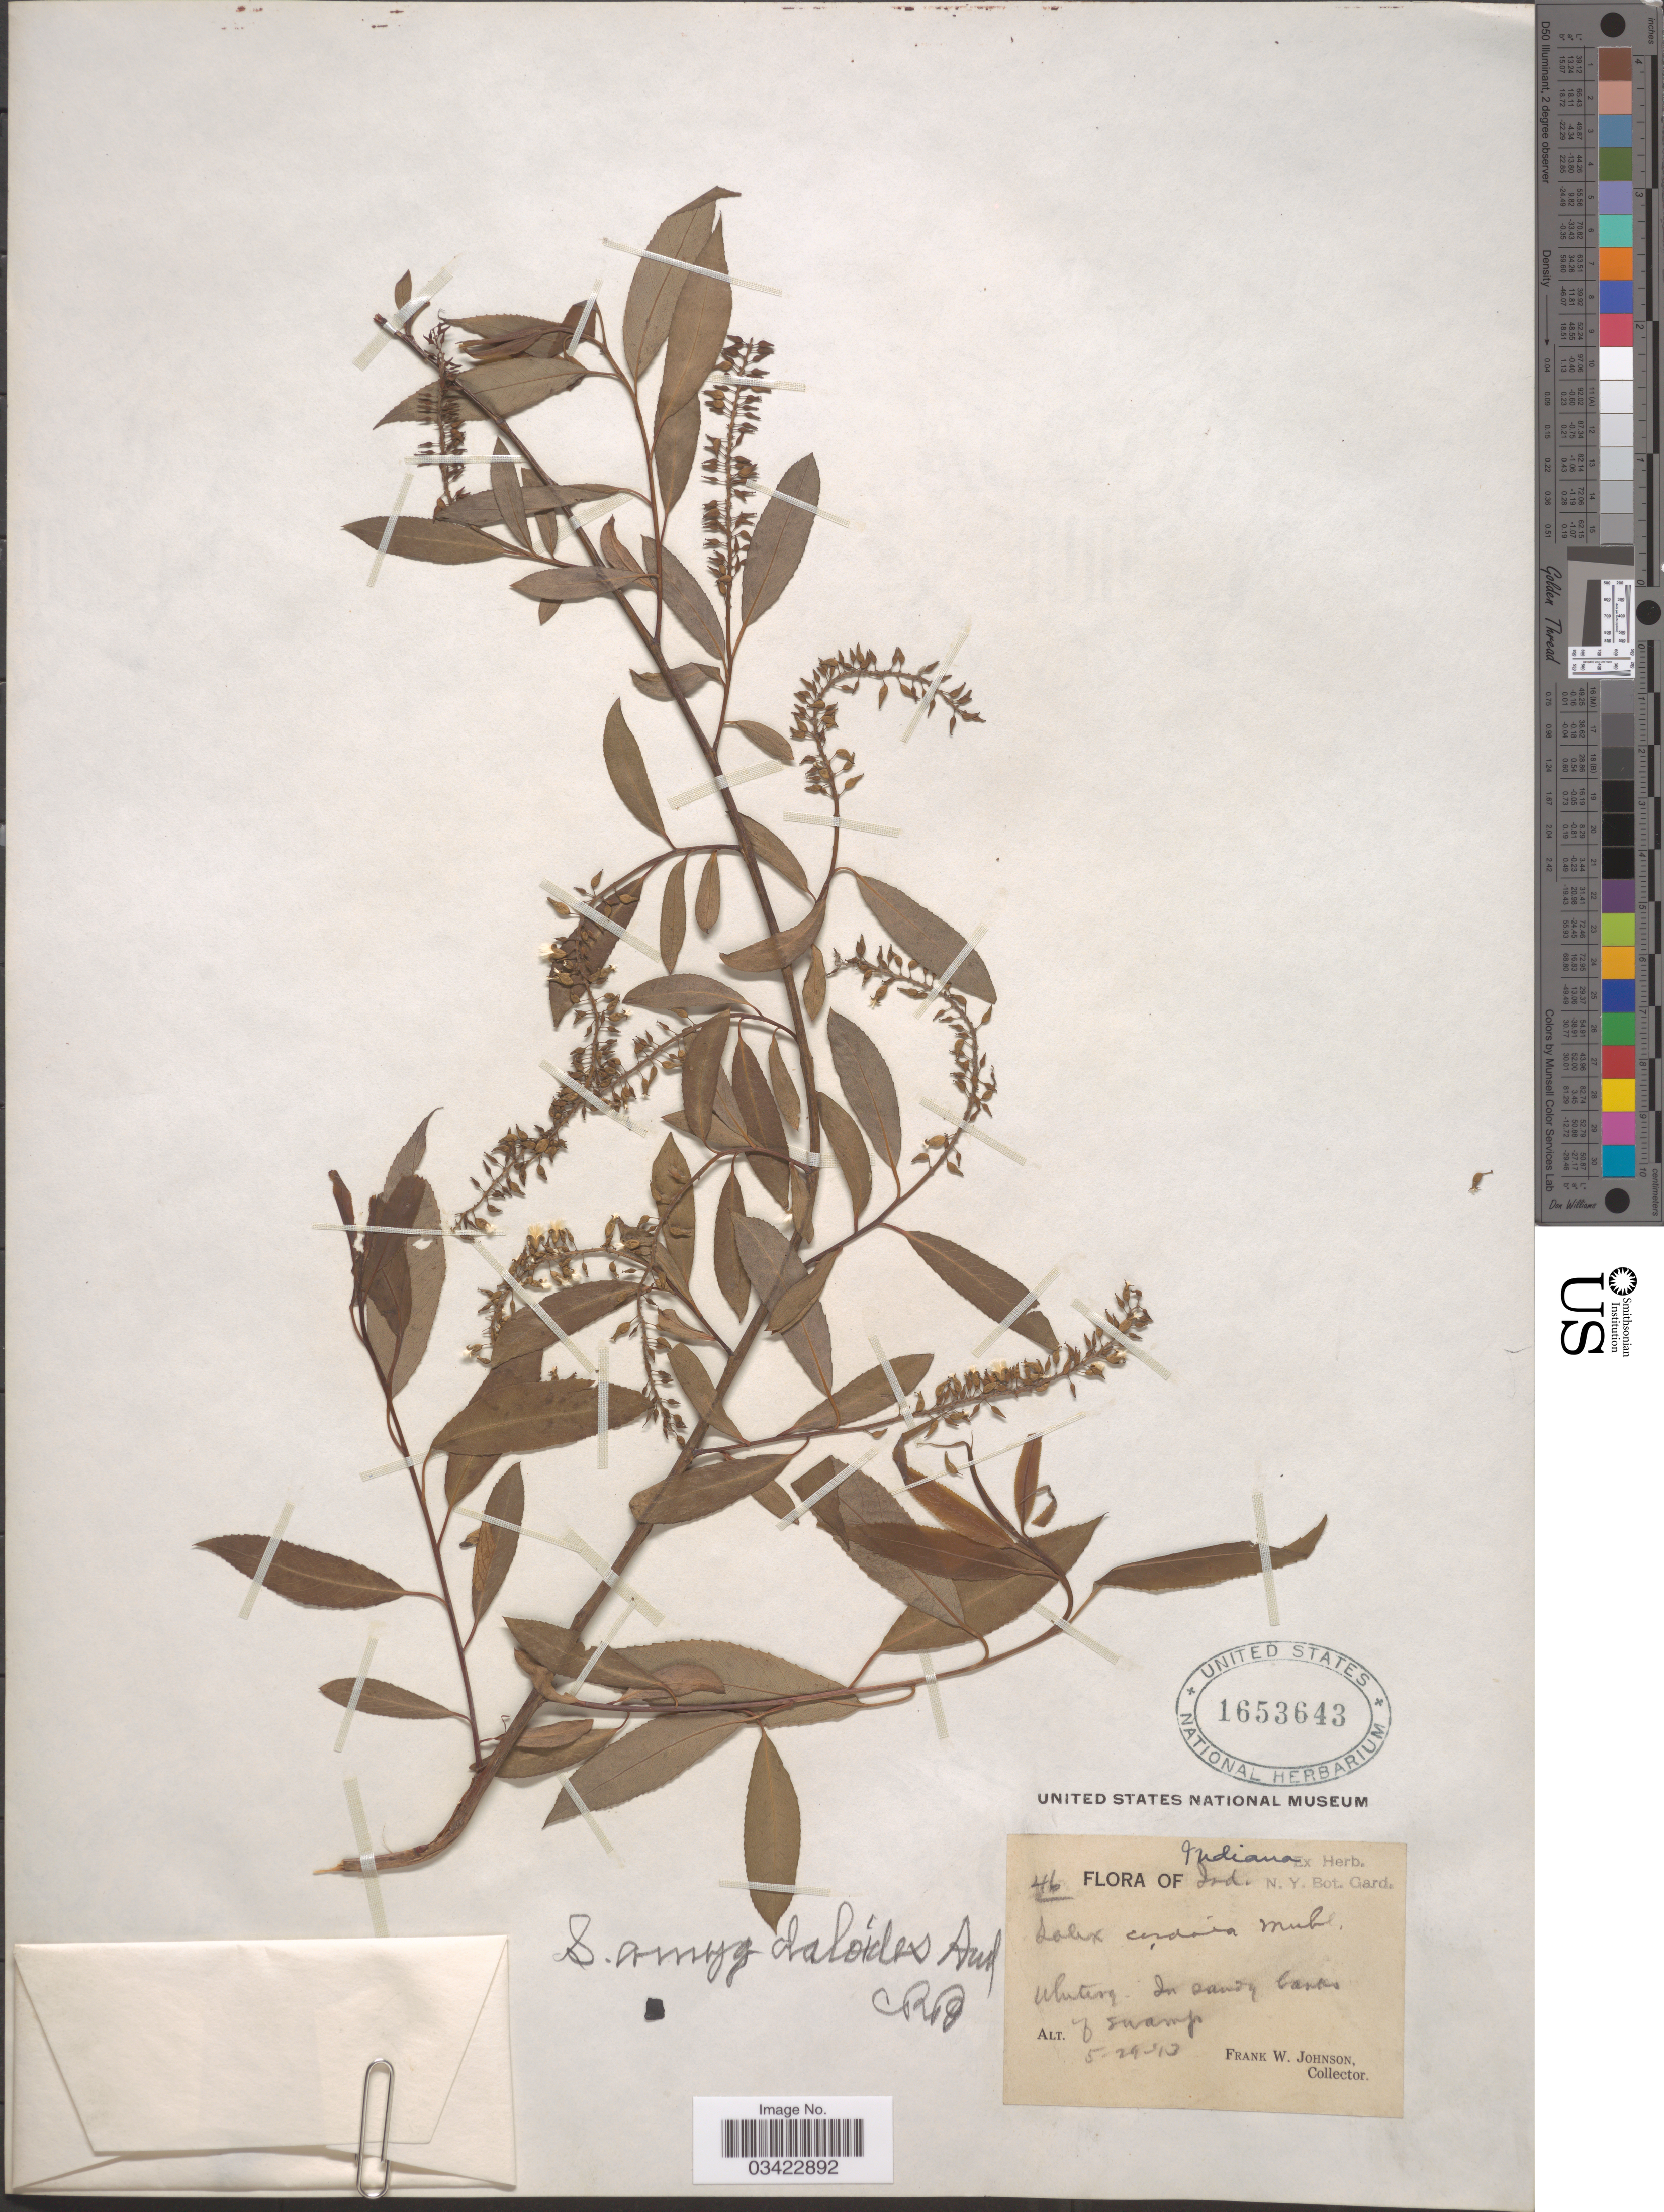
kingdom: Plantae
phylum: Tracheophyta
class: Magnoliopsida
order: Malpighiales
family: Salicaceae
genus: Salix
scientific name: Salix amygdaloides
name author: Andersson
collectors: F. W. Johnson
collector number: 46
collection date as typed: Transcribed d/m/y: 29/5/13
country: United States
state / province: Indiana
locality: Whiting.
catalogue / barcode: US 1653643